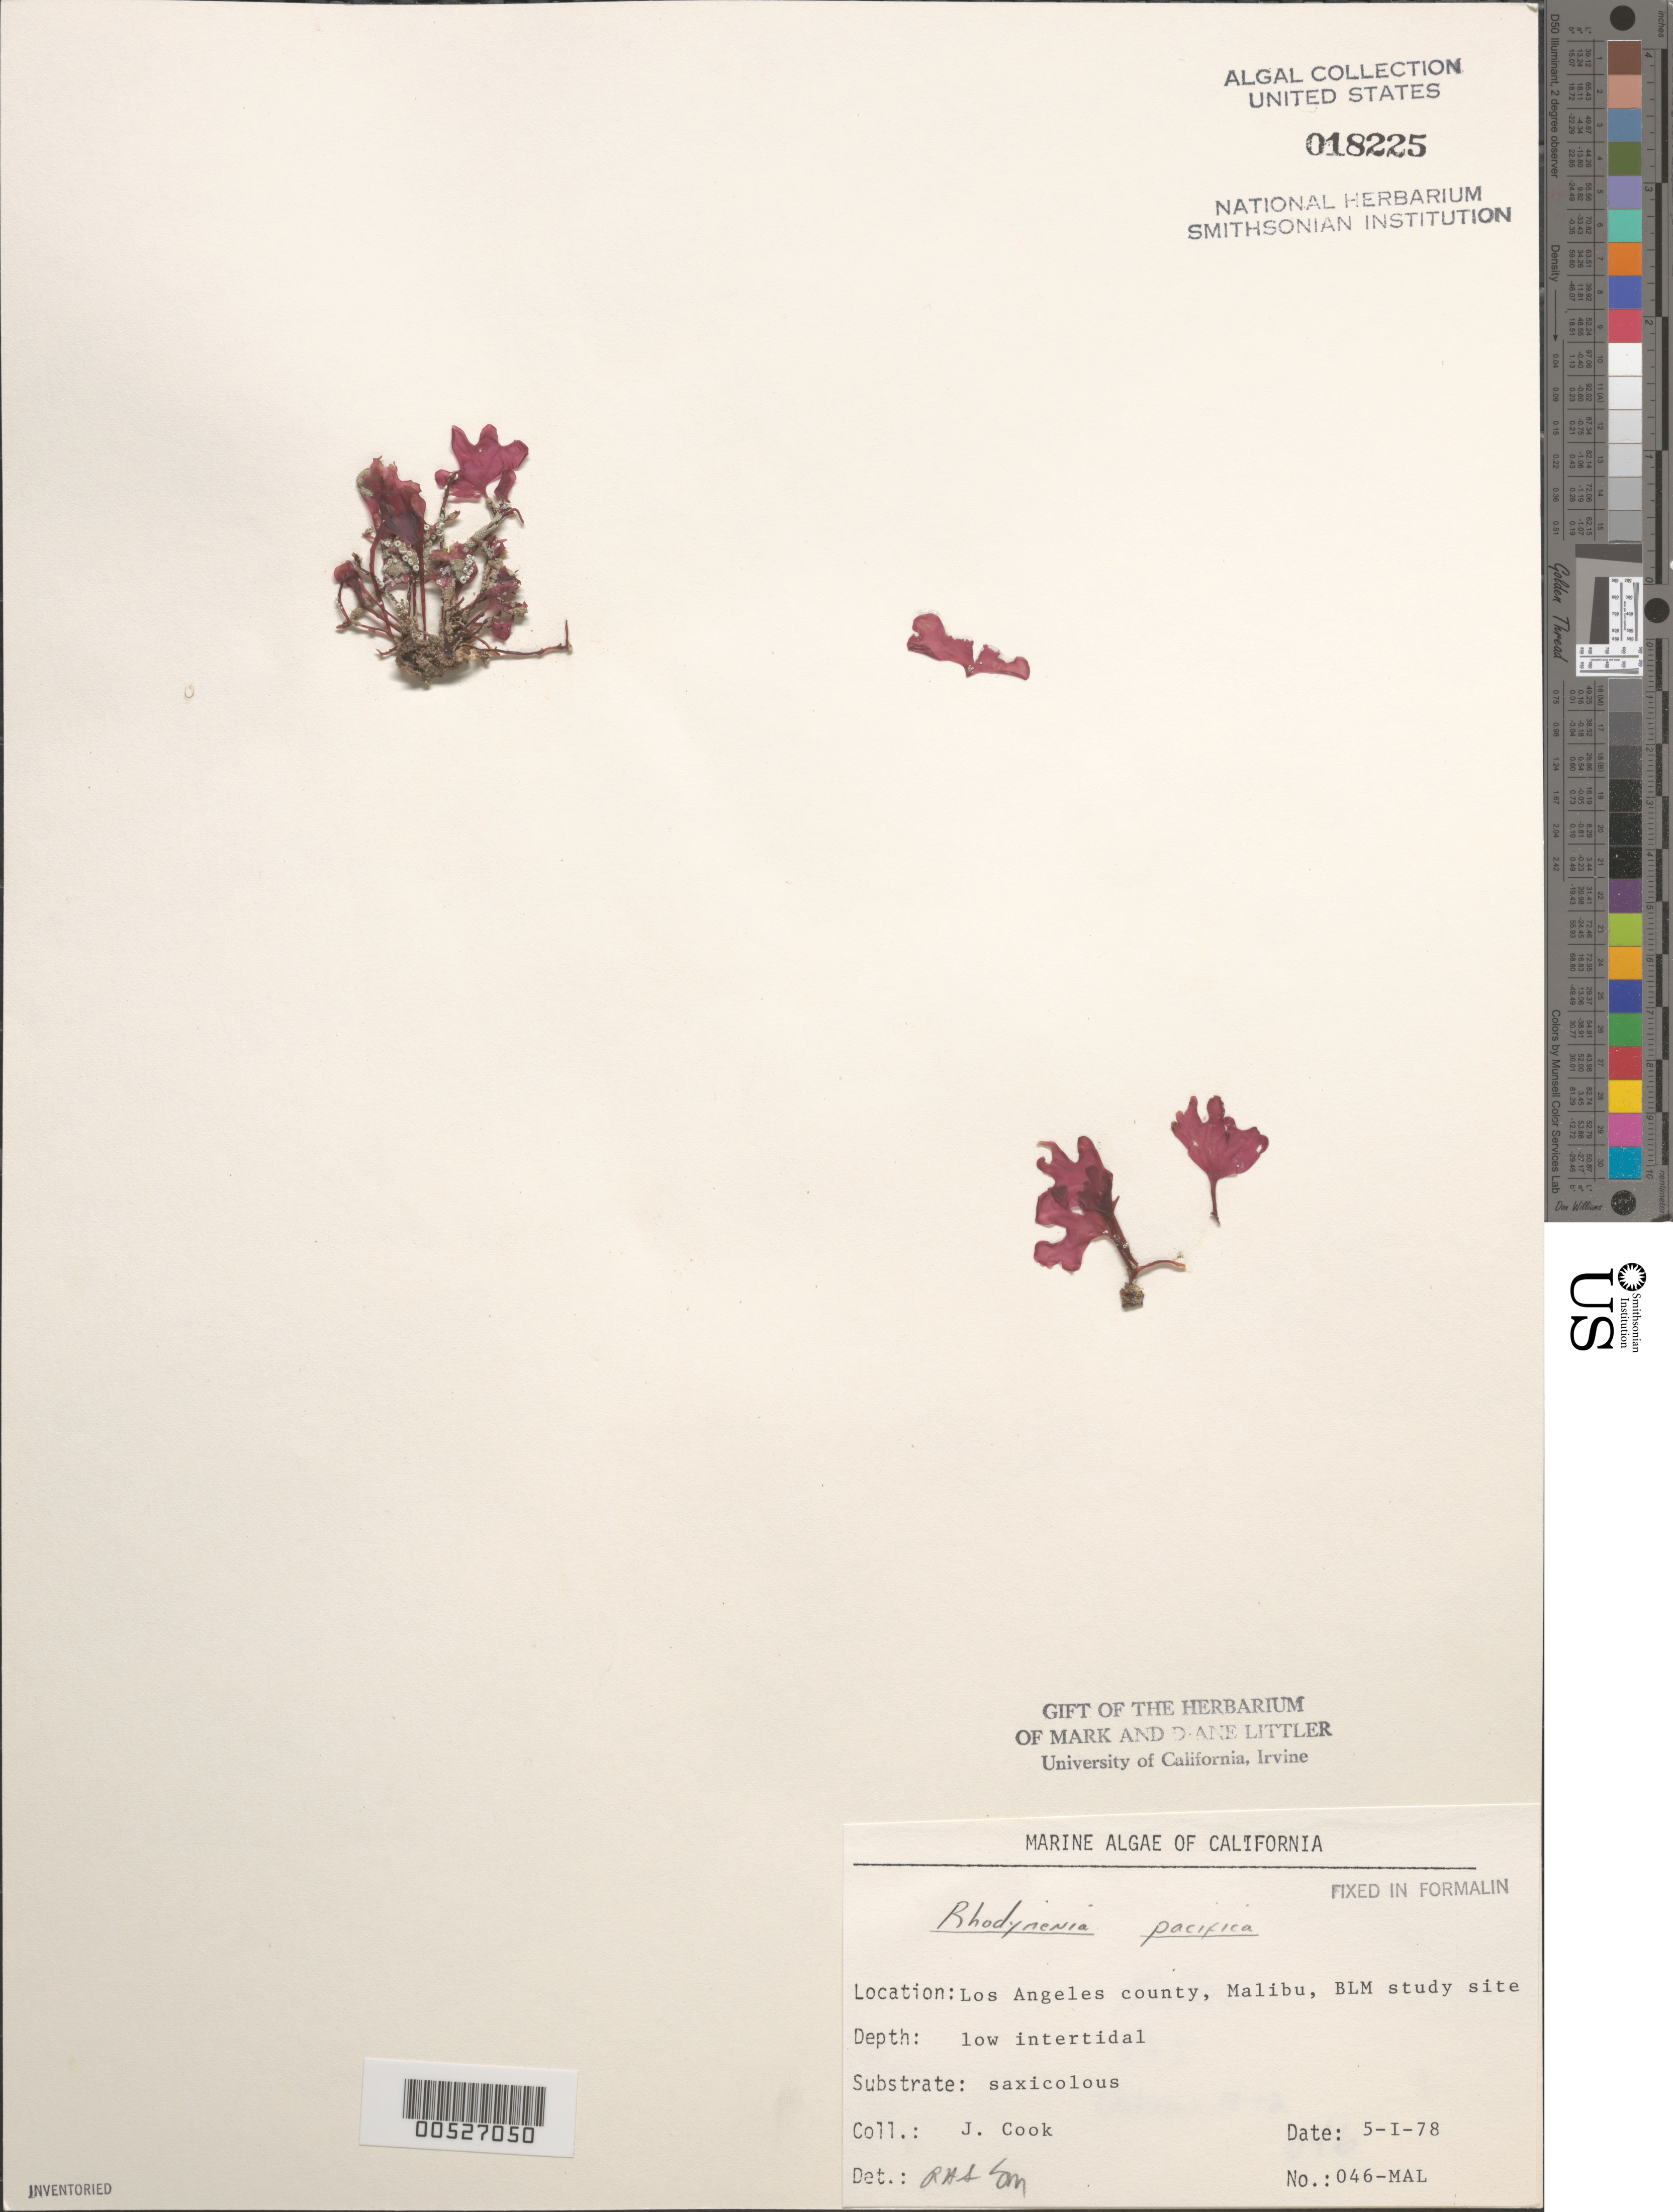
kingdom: Plantae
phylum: Rhodophyta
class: Florideophyceae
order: Rhodymeniales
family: Rhodymeniaceae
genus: Rhodymenia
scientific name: Rhodymenia pacifica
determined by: Sims, Robert H.; Murray, S. N.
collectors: J. Cook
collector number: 046-mal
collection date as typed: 05 Jan 1978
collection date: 1978-01-05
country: United States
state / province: California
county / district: Los Angeles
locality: Malibu, near Paradise Cove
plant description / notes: BLM-SOCALBIGHT Rocky Intertidal Survey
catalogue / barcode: US 18225